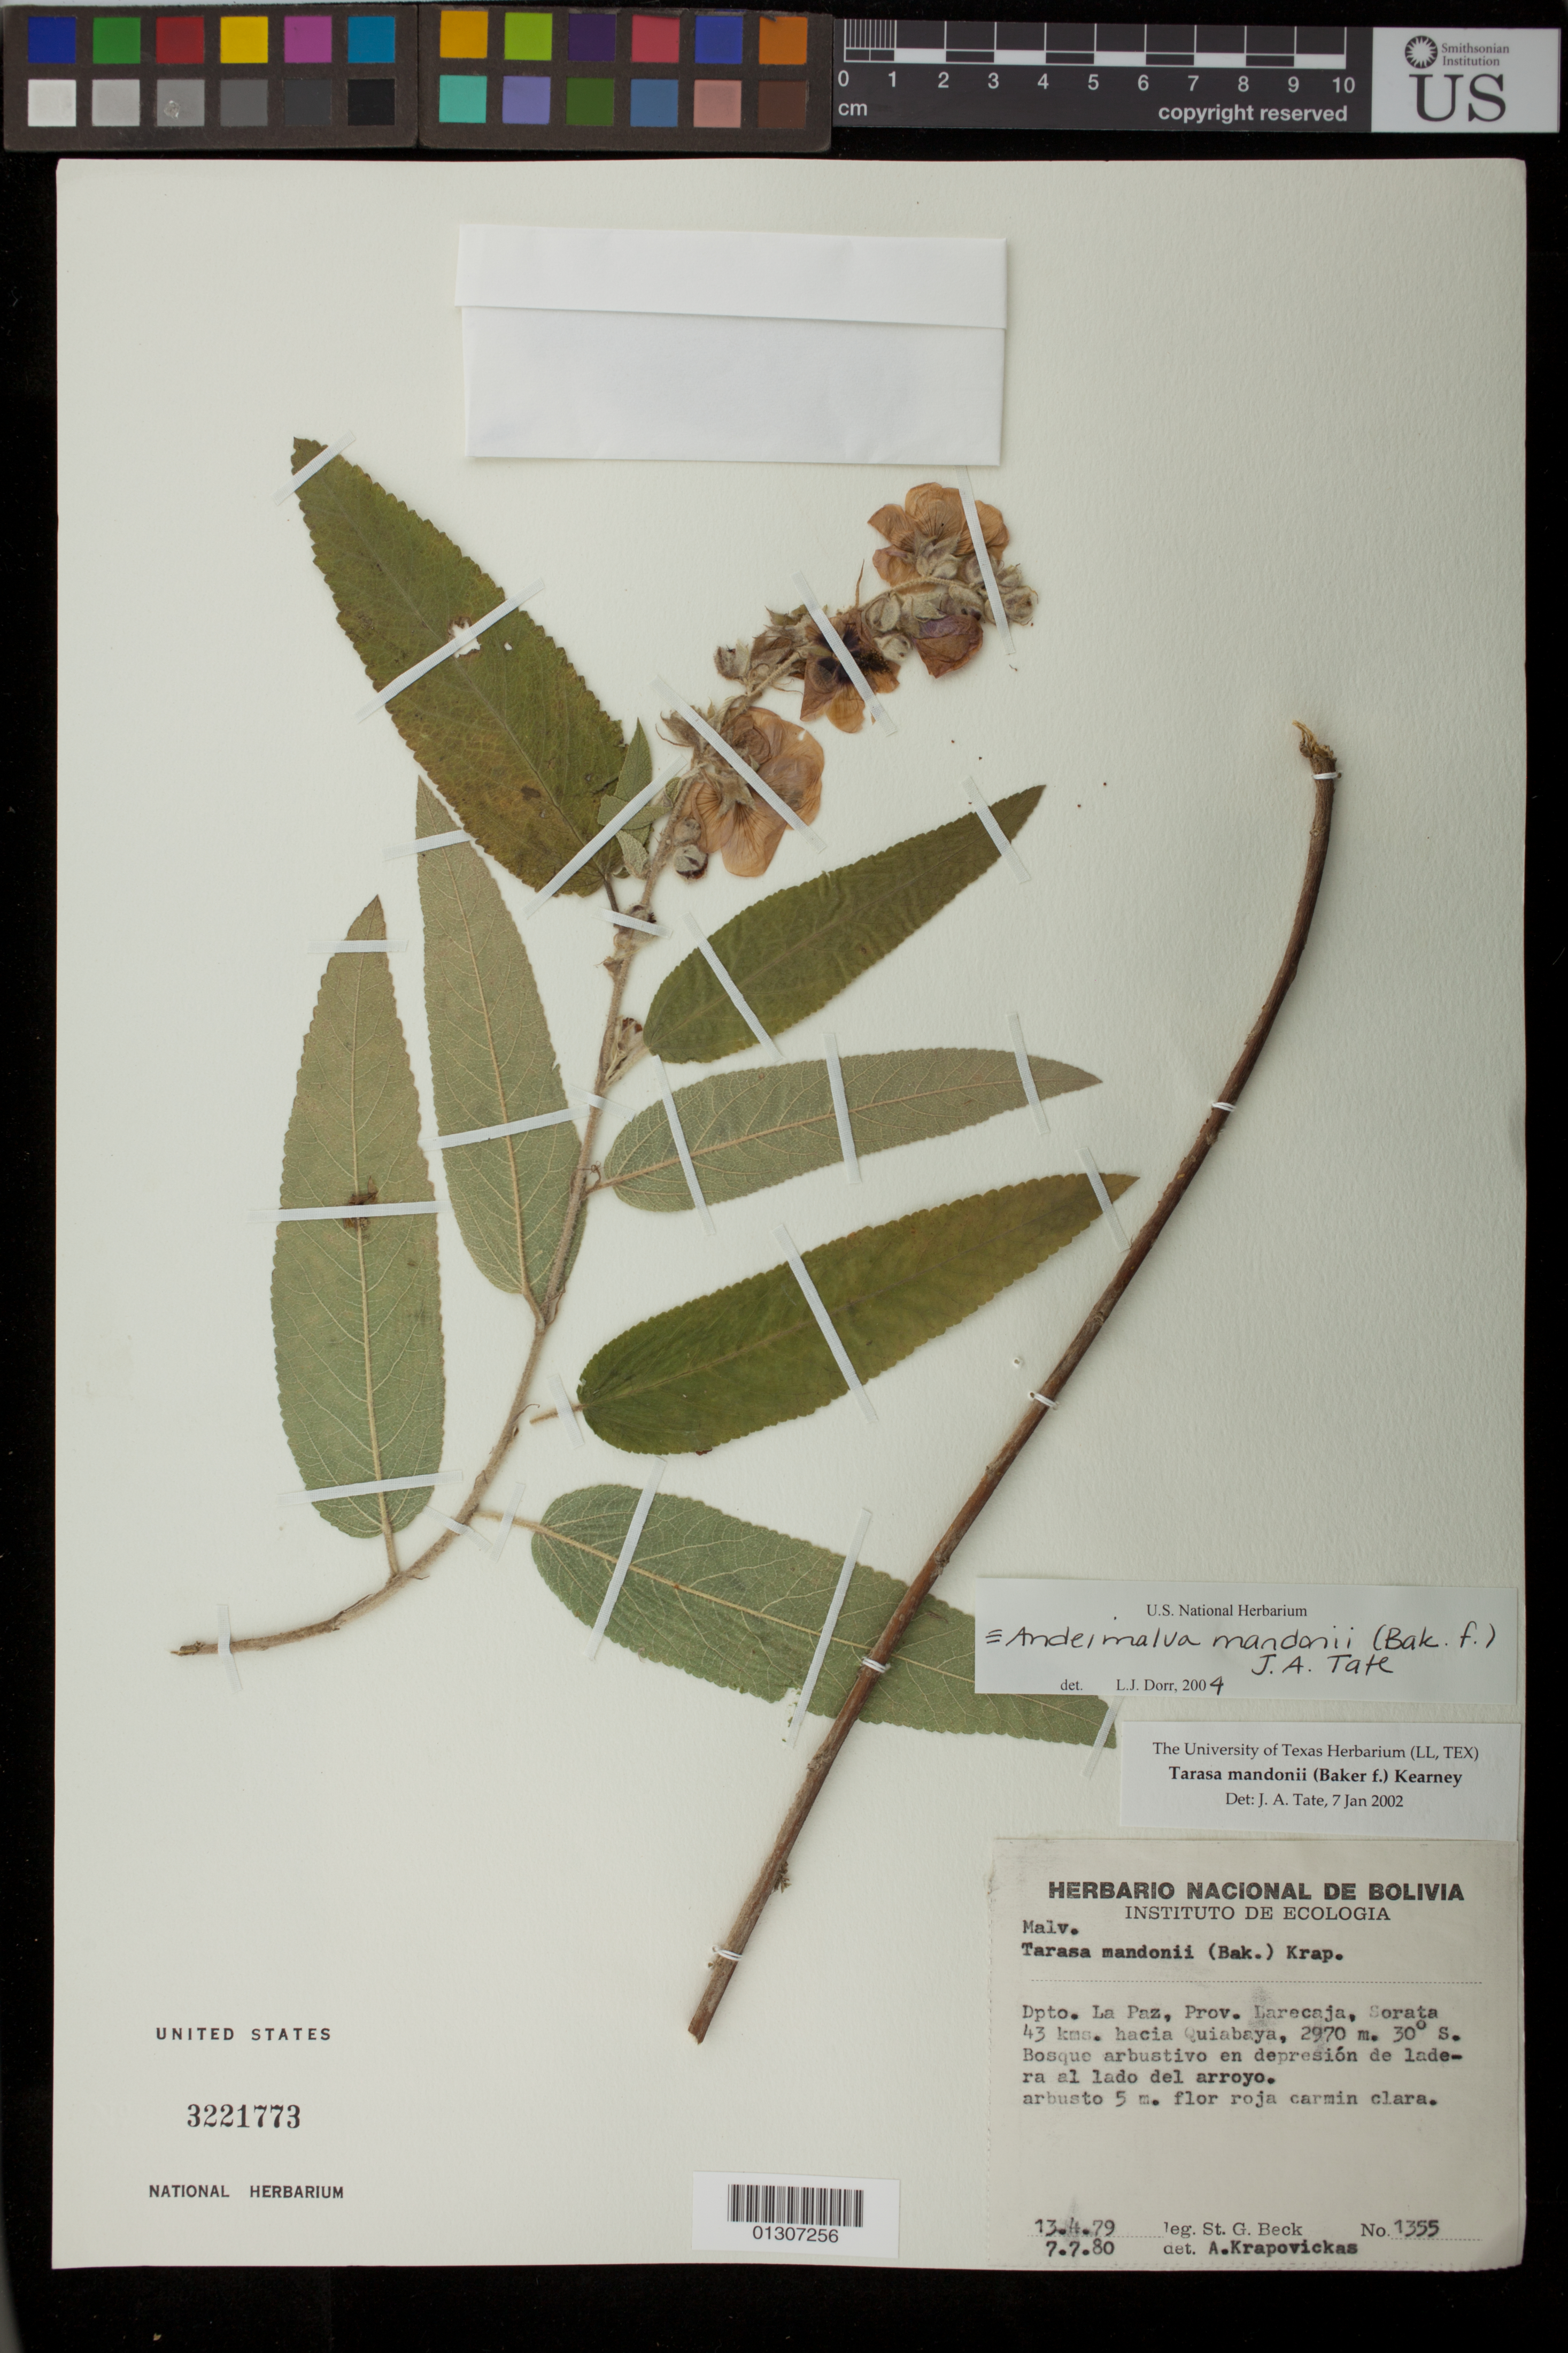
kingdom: Plantae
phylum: Tracheophyta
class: Magnoliopsida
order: Malvales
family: Malvaceae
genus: Andeimalva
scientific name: Andeimalva mandonii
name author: (Baker f.) J. A. Tate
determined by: Dorr, L. J., (BOT), Smithsonian Institution - National Museum of Natural History (UNITED STATES)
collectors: S. G. Beck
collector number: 1355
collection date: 1979-04-13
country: Bolivia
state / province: La Paz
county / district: Larecaja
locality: Sorata 43 km hacia Quiabaya.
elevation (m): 2970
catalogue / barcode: US 3221773